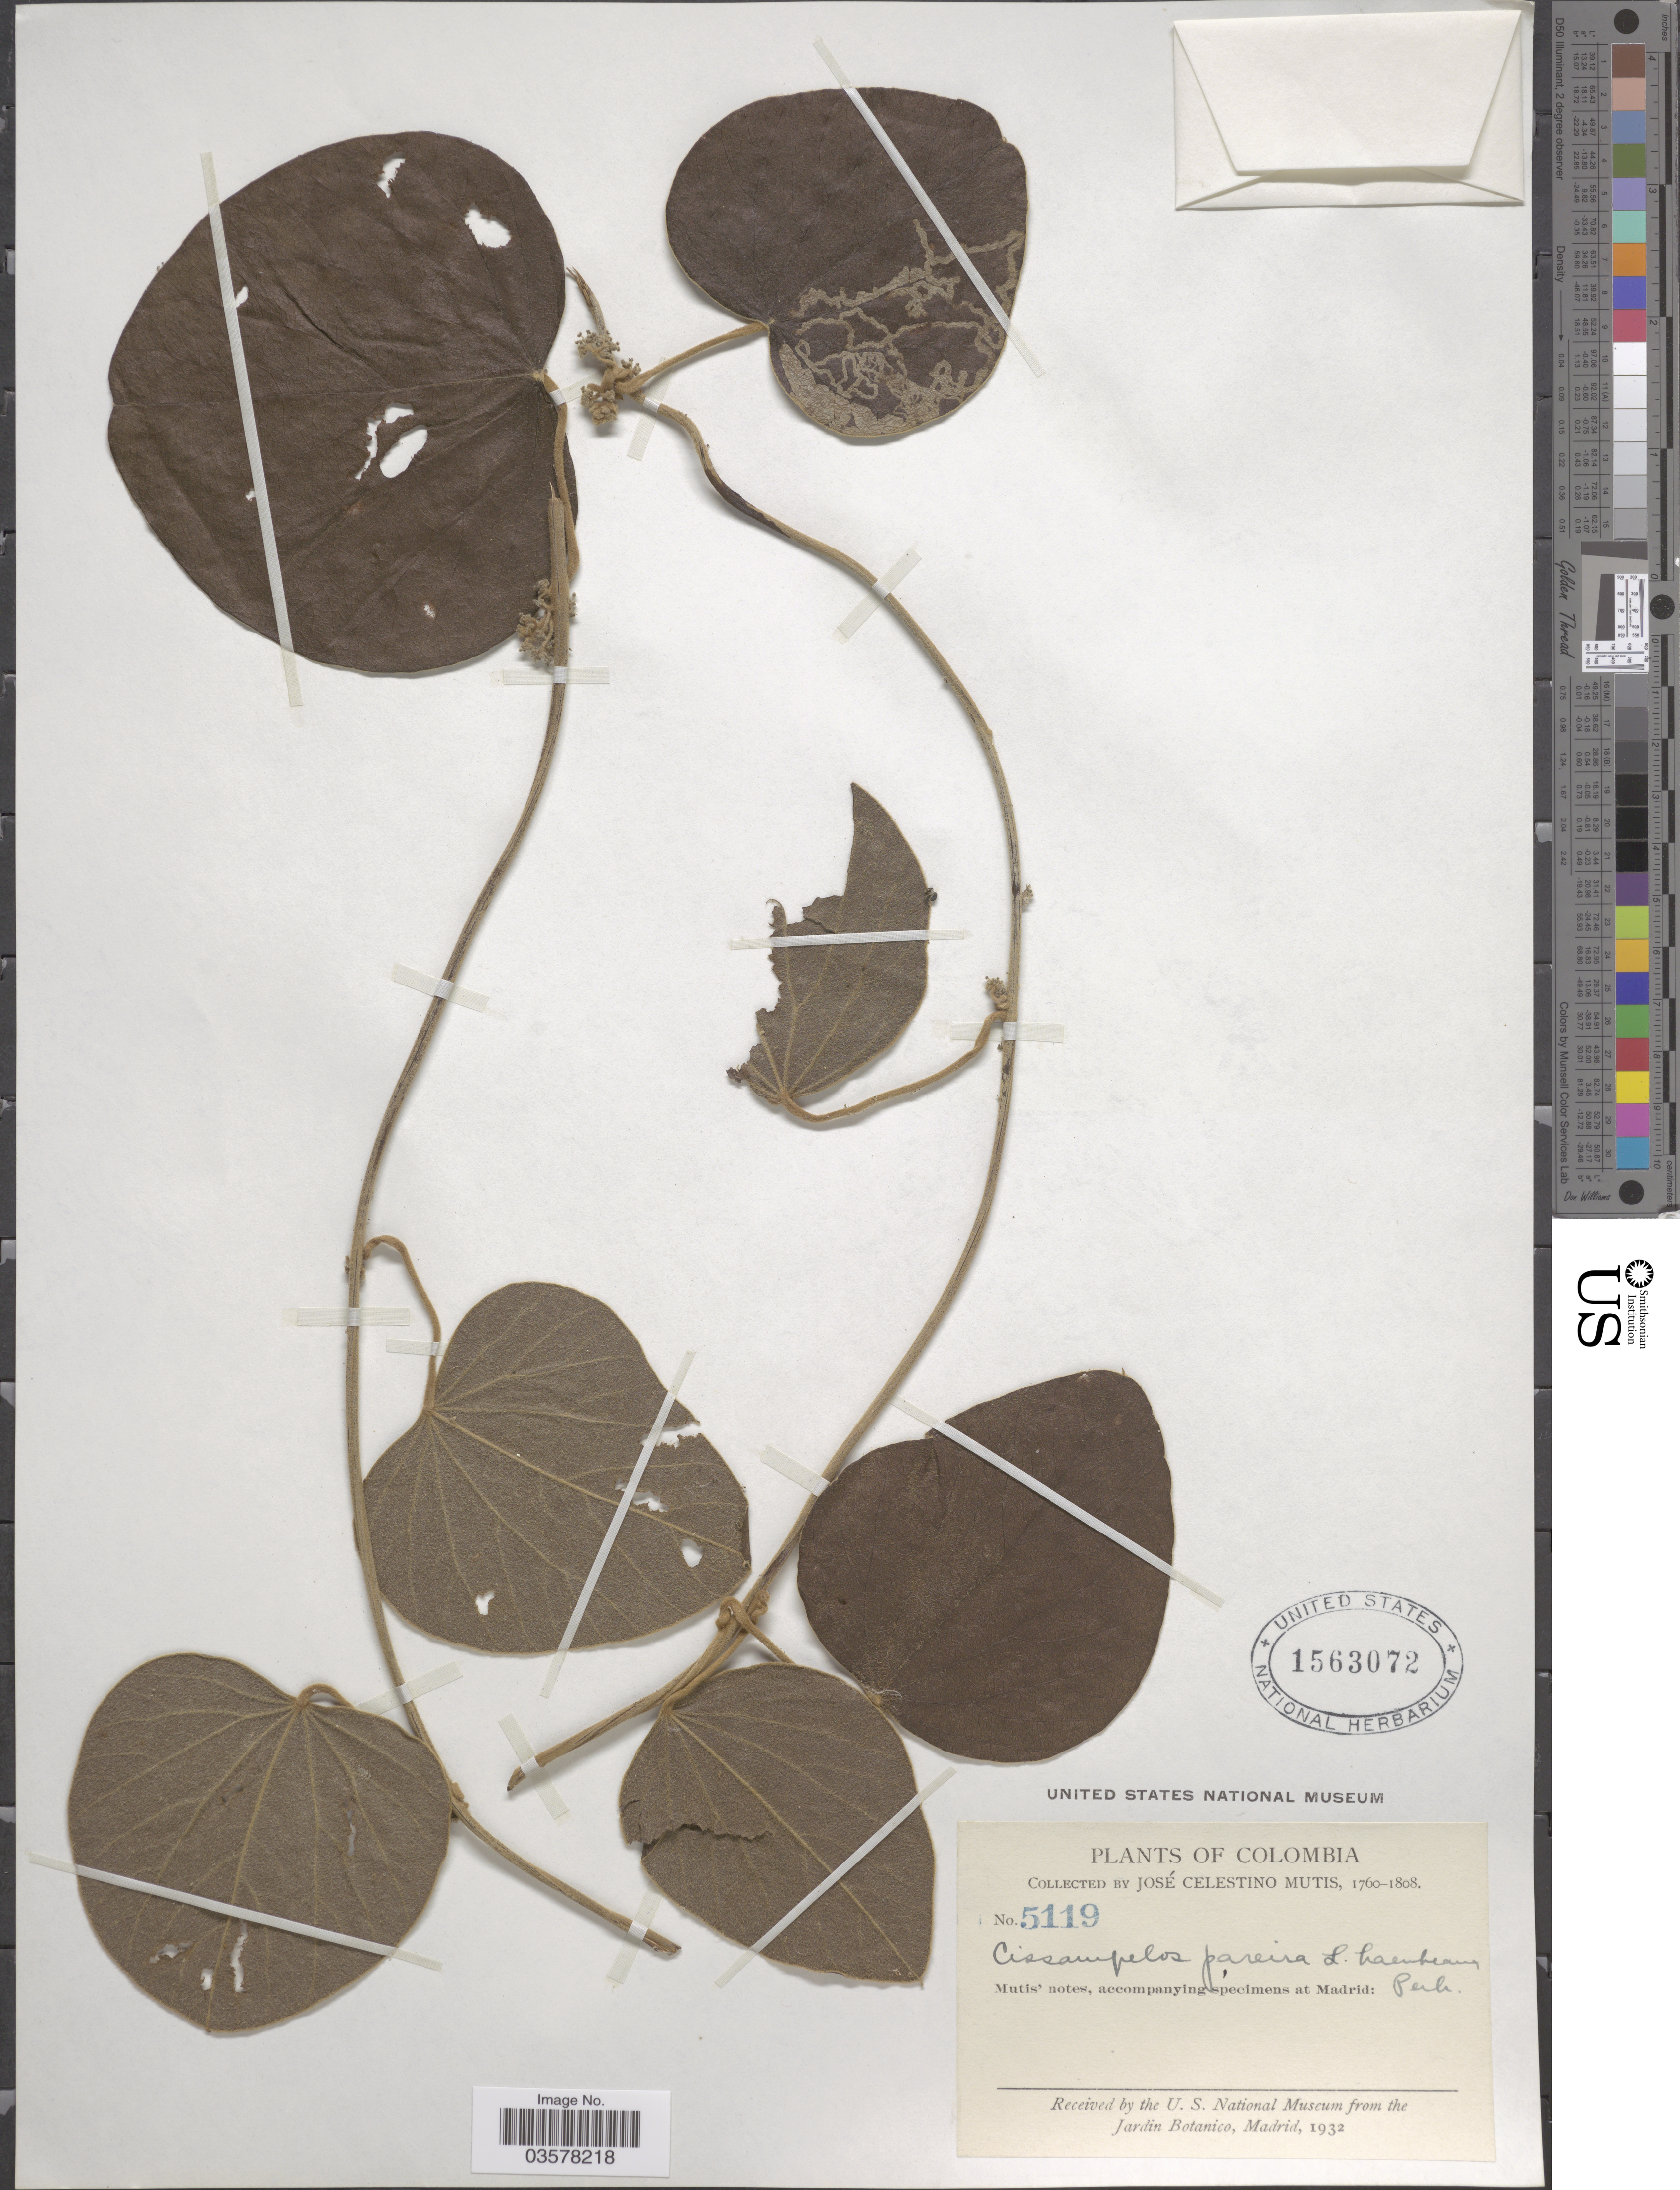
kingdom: Plantae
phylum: Tracheophyta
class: Magnoliopsida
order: Ranunculales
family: Menispermaceae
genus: Cissampelos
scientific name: Cissampelos pareira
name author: L.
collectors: J. C. B. Mutis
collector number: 5119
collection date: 1760/1808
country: Colombia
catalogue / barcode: US 1563072